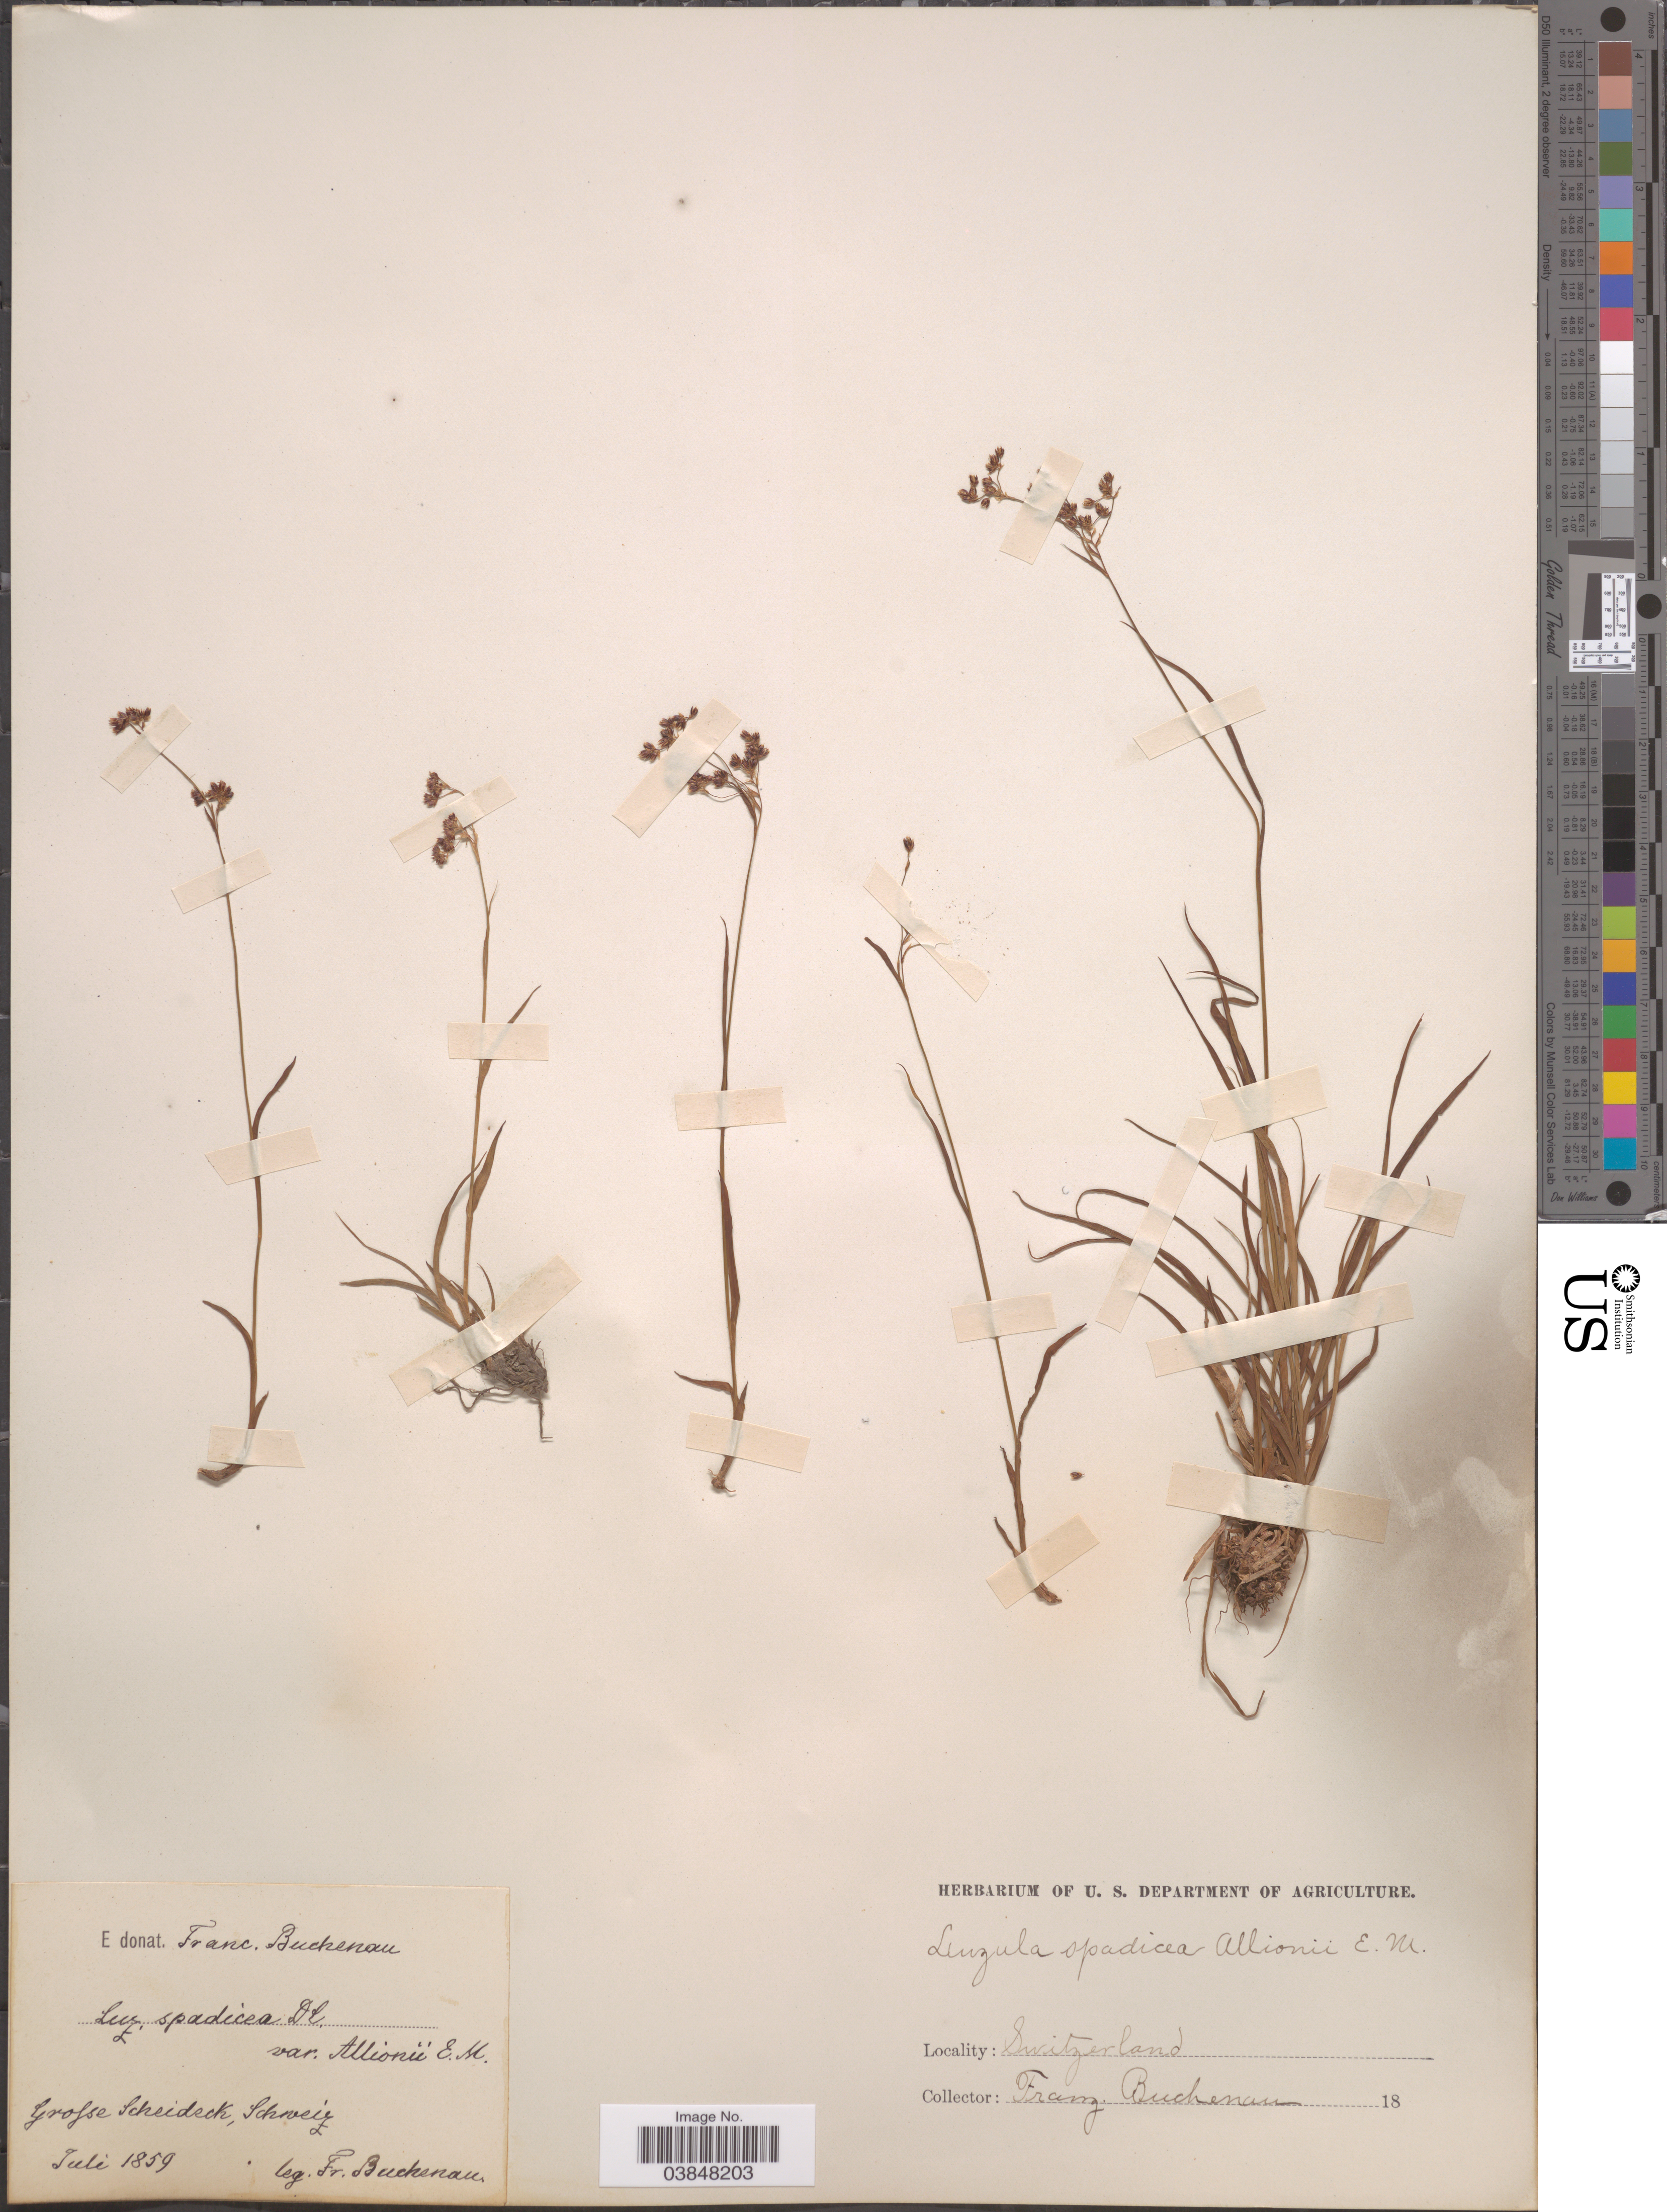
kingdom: Plantae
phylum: Tracheophyta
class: Liliopsida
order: Poales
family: Juncaceae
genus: Luzula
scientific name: Luzula spadicea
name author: DC.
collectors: F. Buchenau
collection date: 1859-07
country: Switzerland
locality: Grofse Scheidsck, Schweiz.